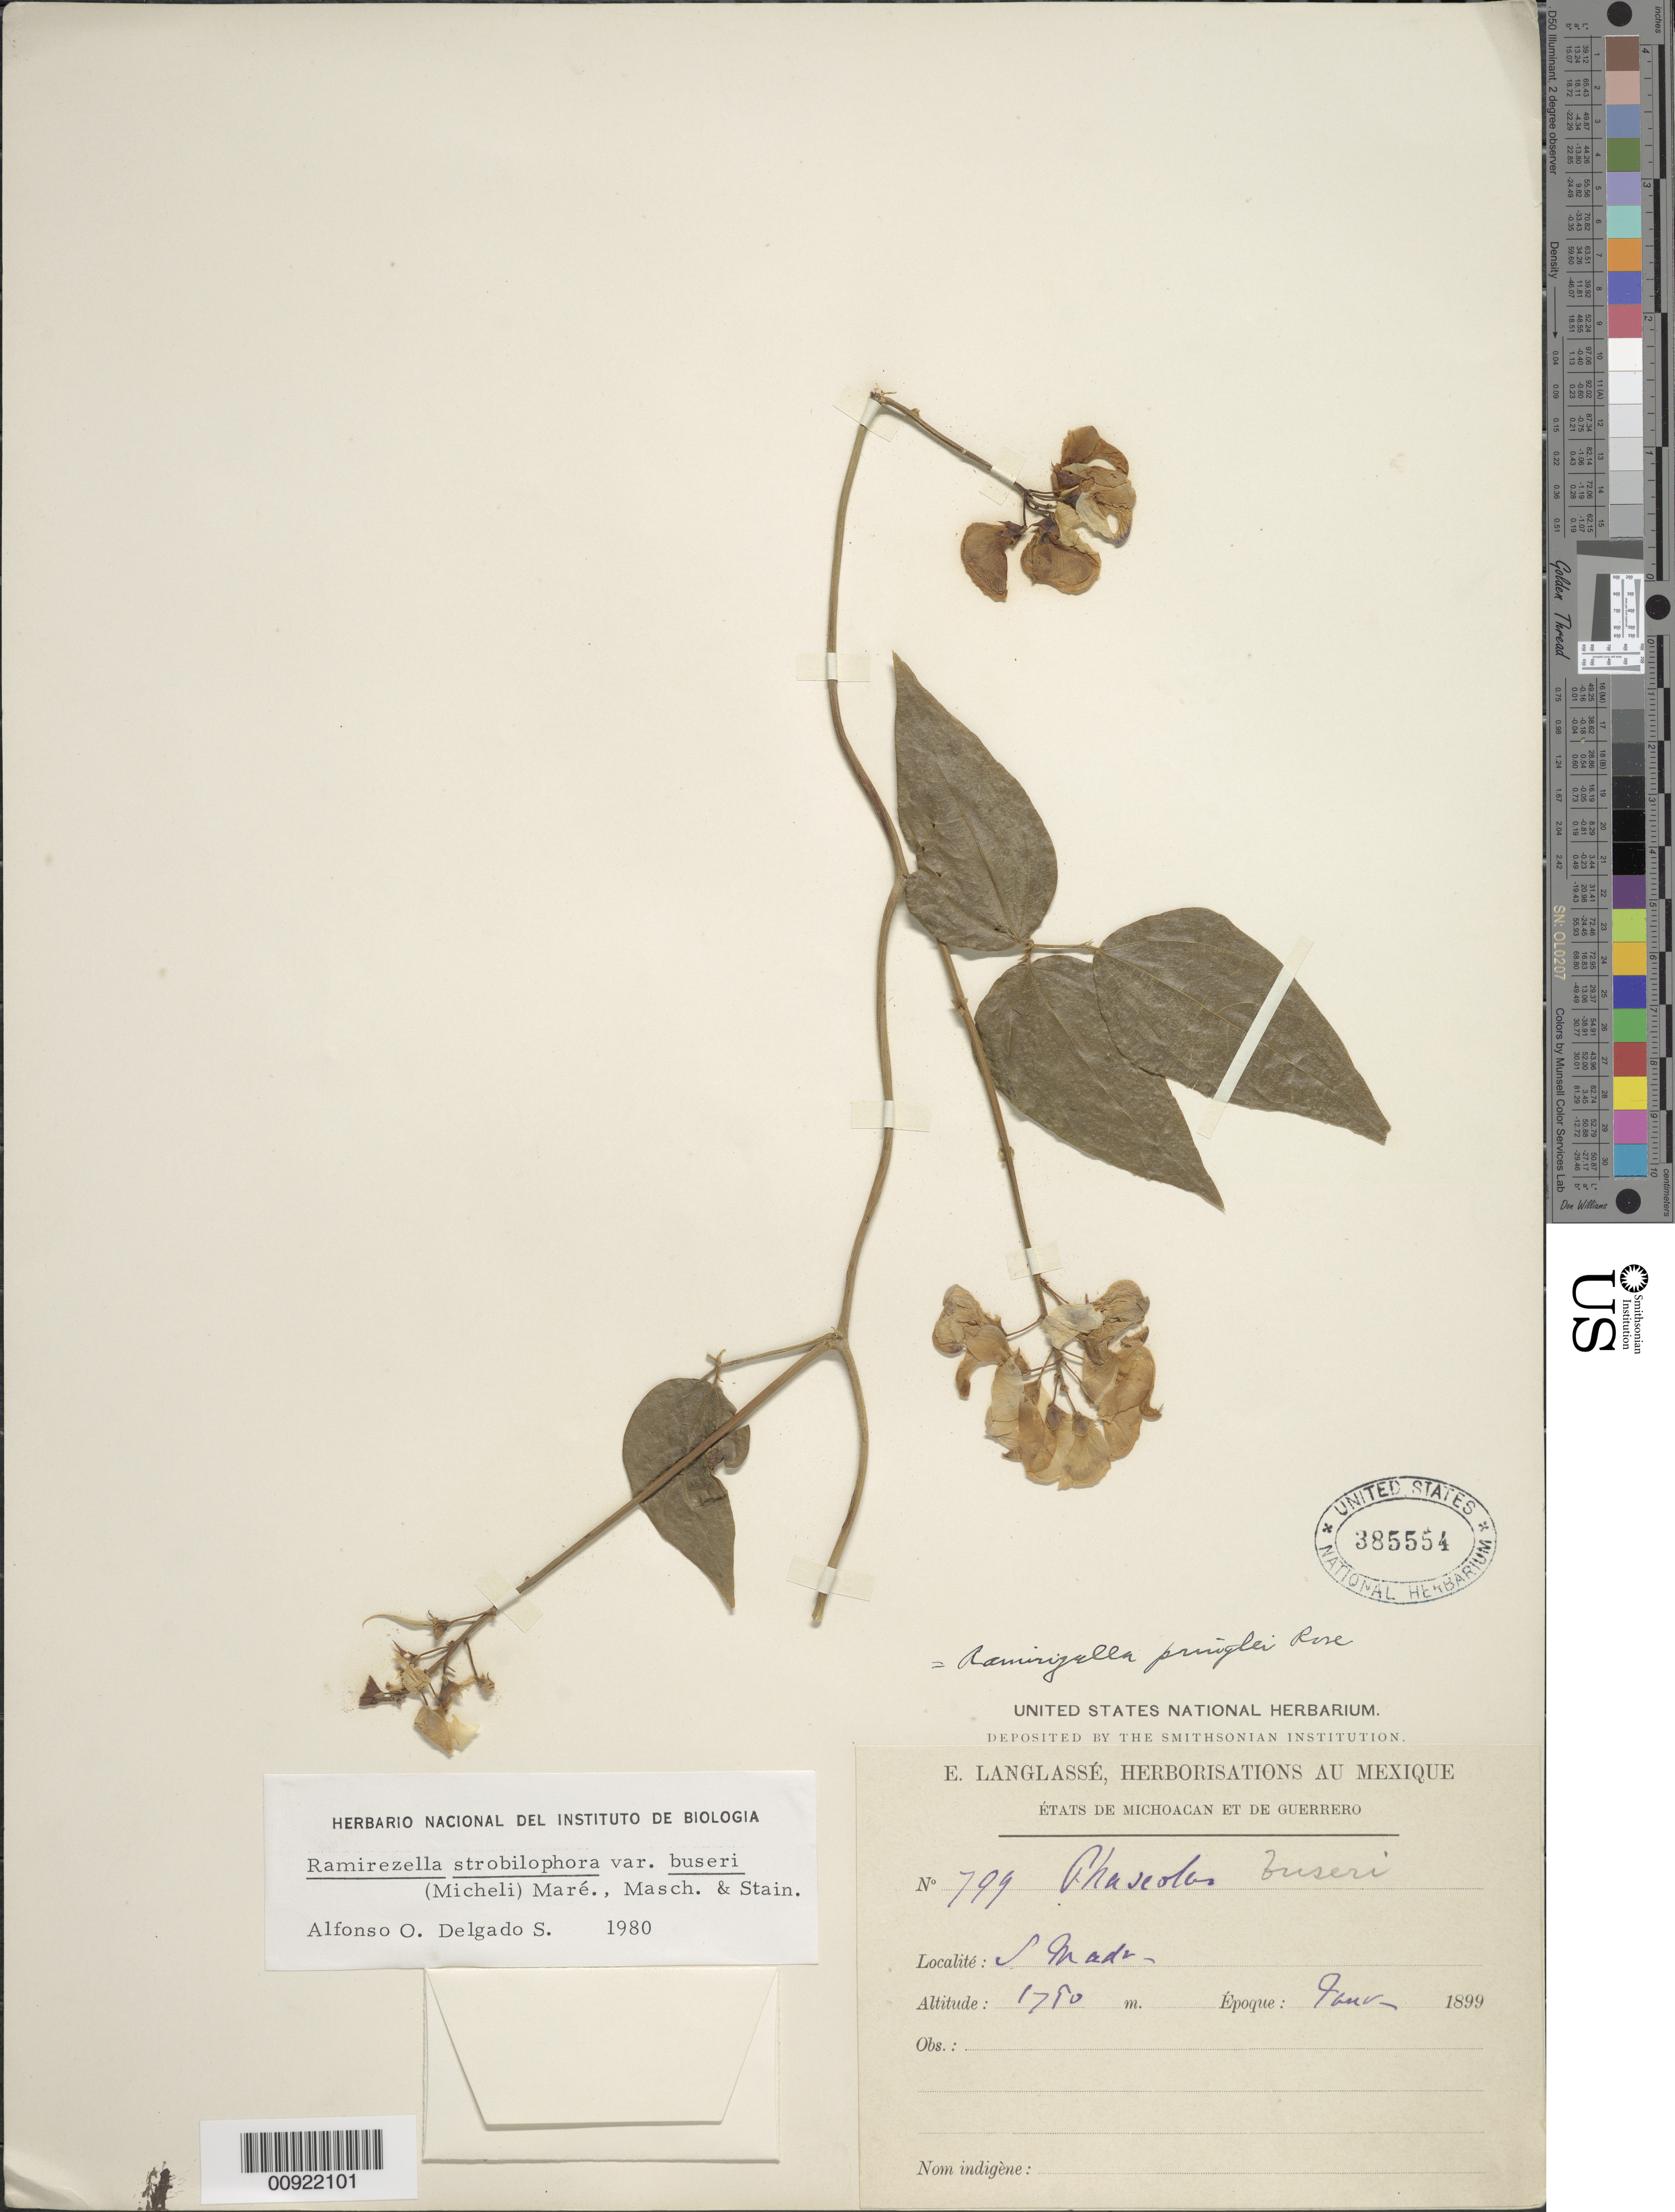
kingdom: Plantae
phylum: Tracheophyta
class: Magnoliopsida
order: Fabales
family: Fabaceae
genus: Ramirezella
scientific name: Ramirezella strobilophora var. buseri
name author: (B.L. Rob.) Rose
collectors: E. Langlassé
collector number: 799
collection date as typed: Jan 1899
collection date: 1899-01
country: Mexico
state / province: Guerrero / Michoacán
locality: S. Madre. États de Michoacán et de Guerrero.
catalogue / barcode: US 385554